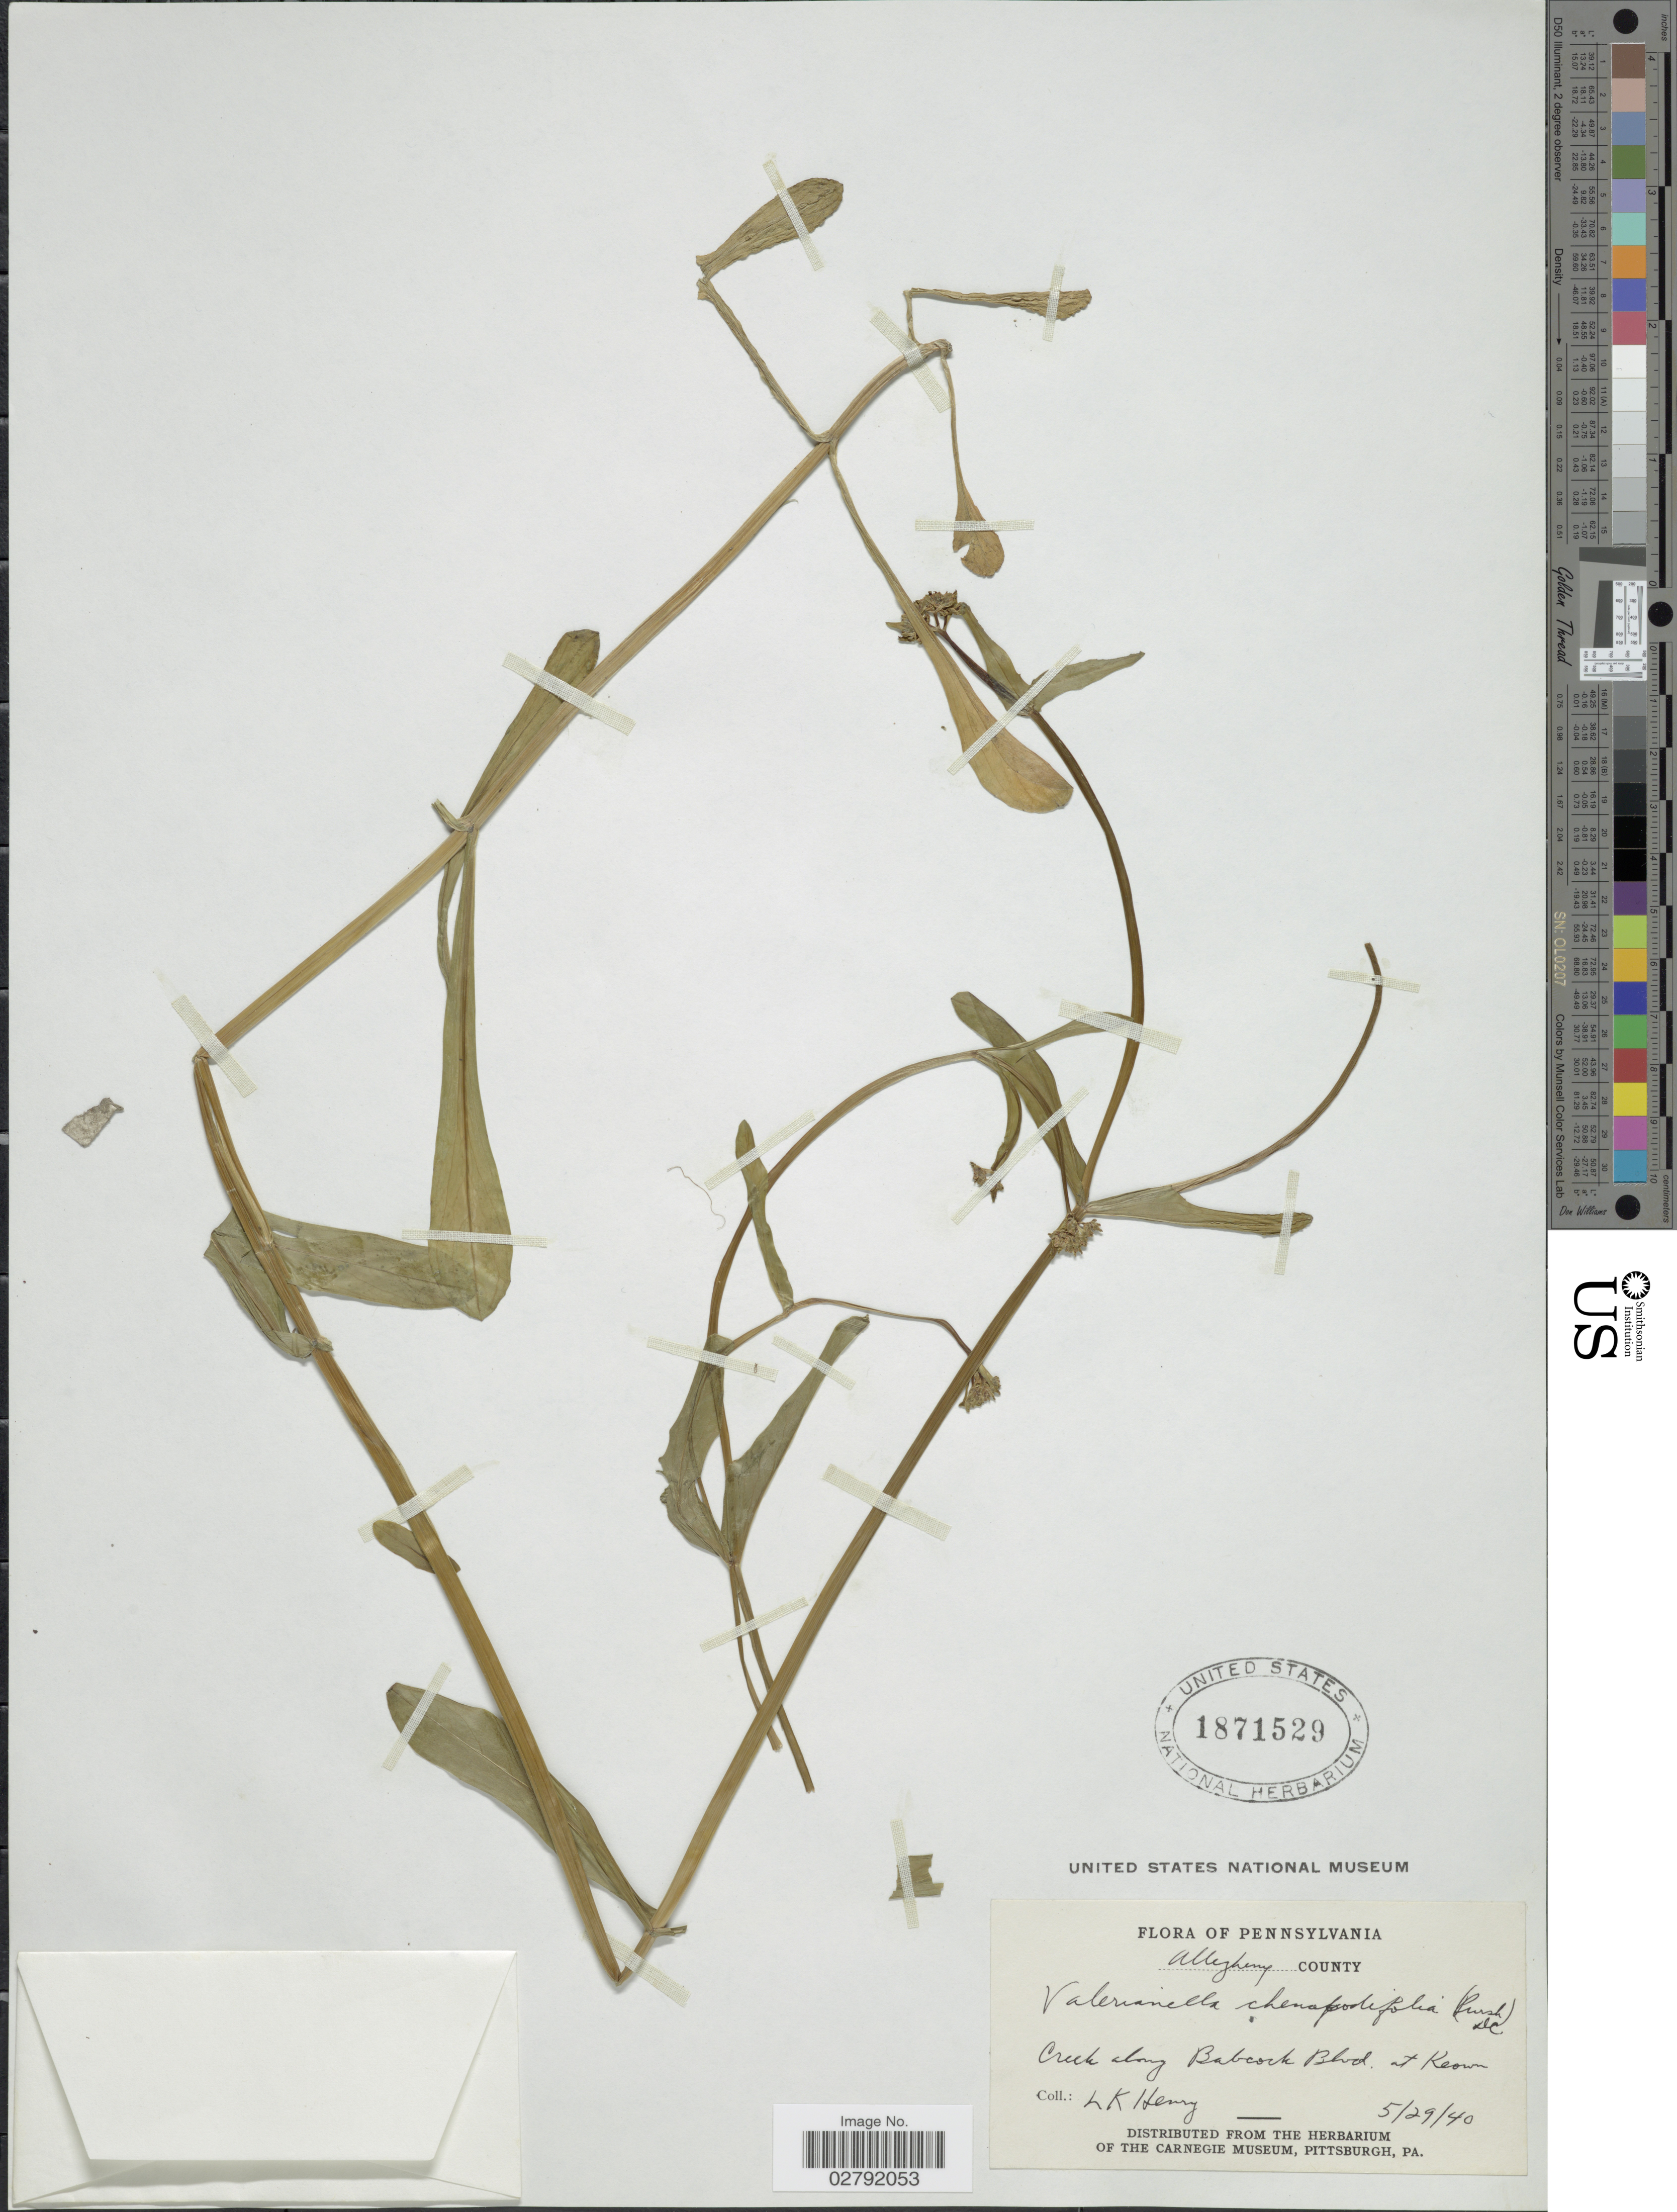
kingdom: Plantae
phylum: Tracheophyta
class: Magnoliopsida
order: Dipsacales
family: Caprifoliaceae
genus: Valerianella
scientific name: Valerianella chenopodifolia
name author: (Pursh) DC.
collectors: L. K. Henry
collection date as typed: Transcribed d/m/y: 29/5/40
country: United States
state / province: Pennsylvania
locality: Allegheny County. Creek along Babcock Blvd. at Keown.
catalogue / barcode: US 1871529